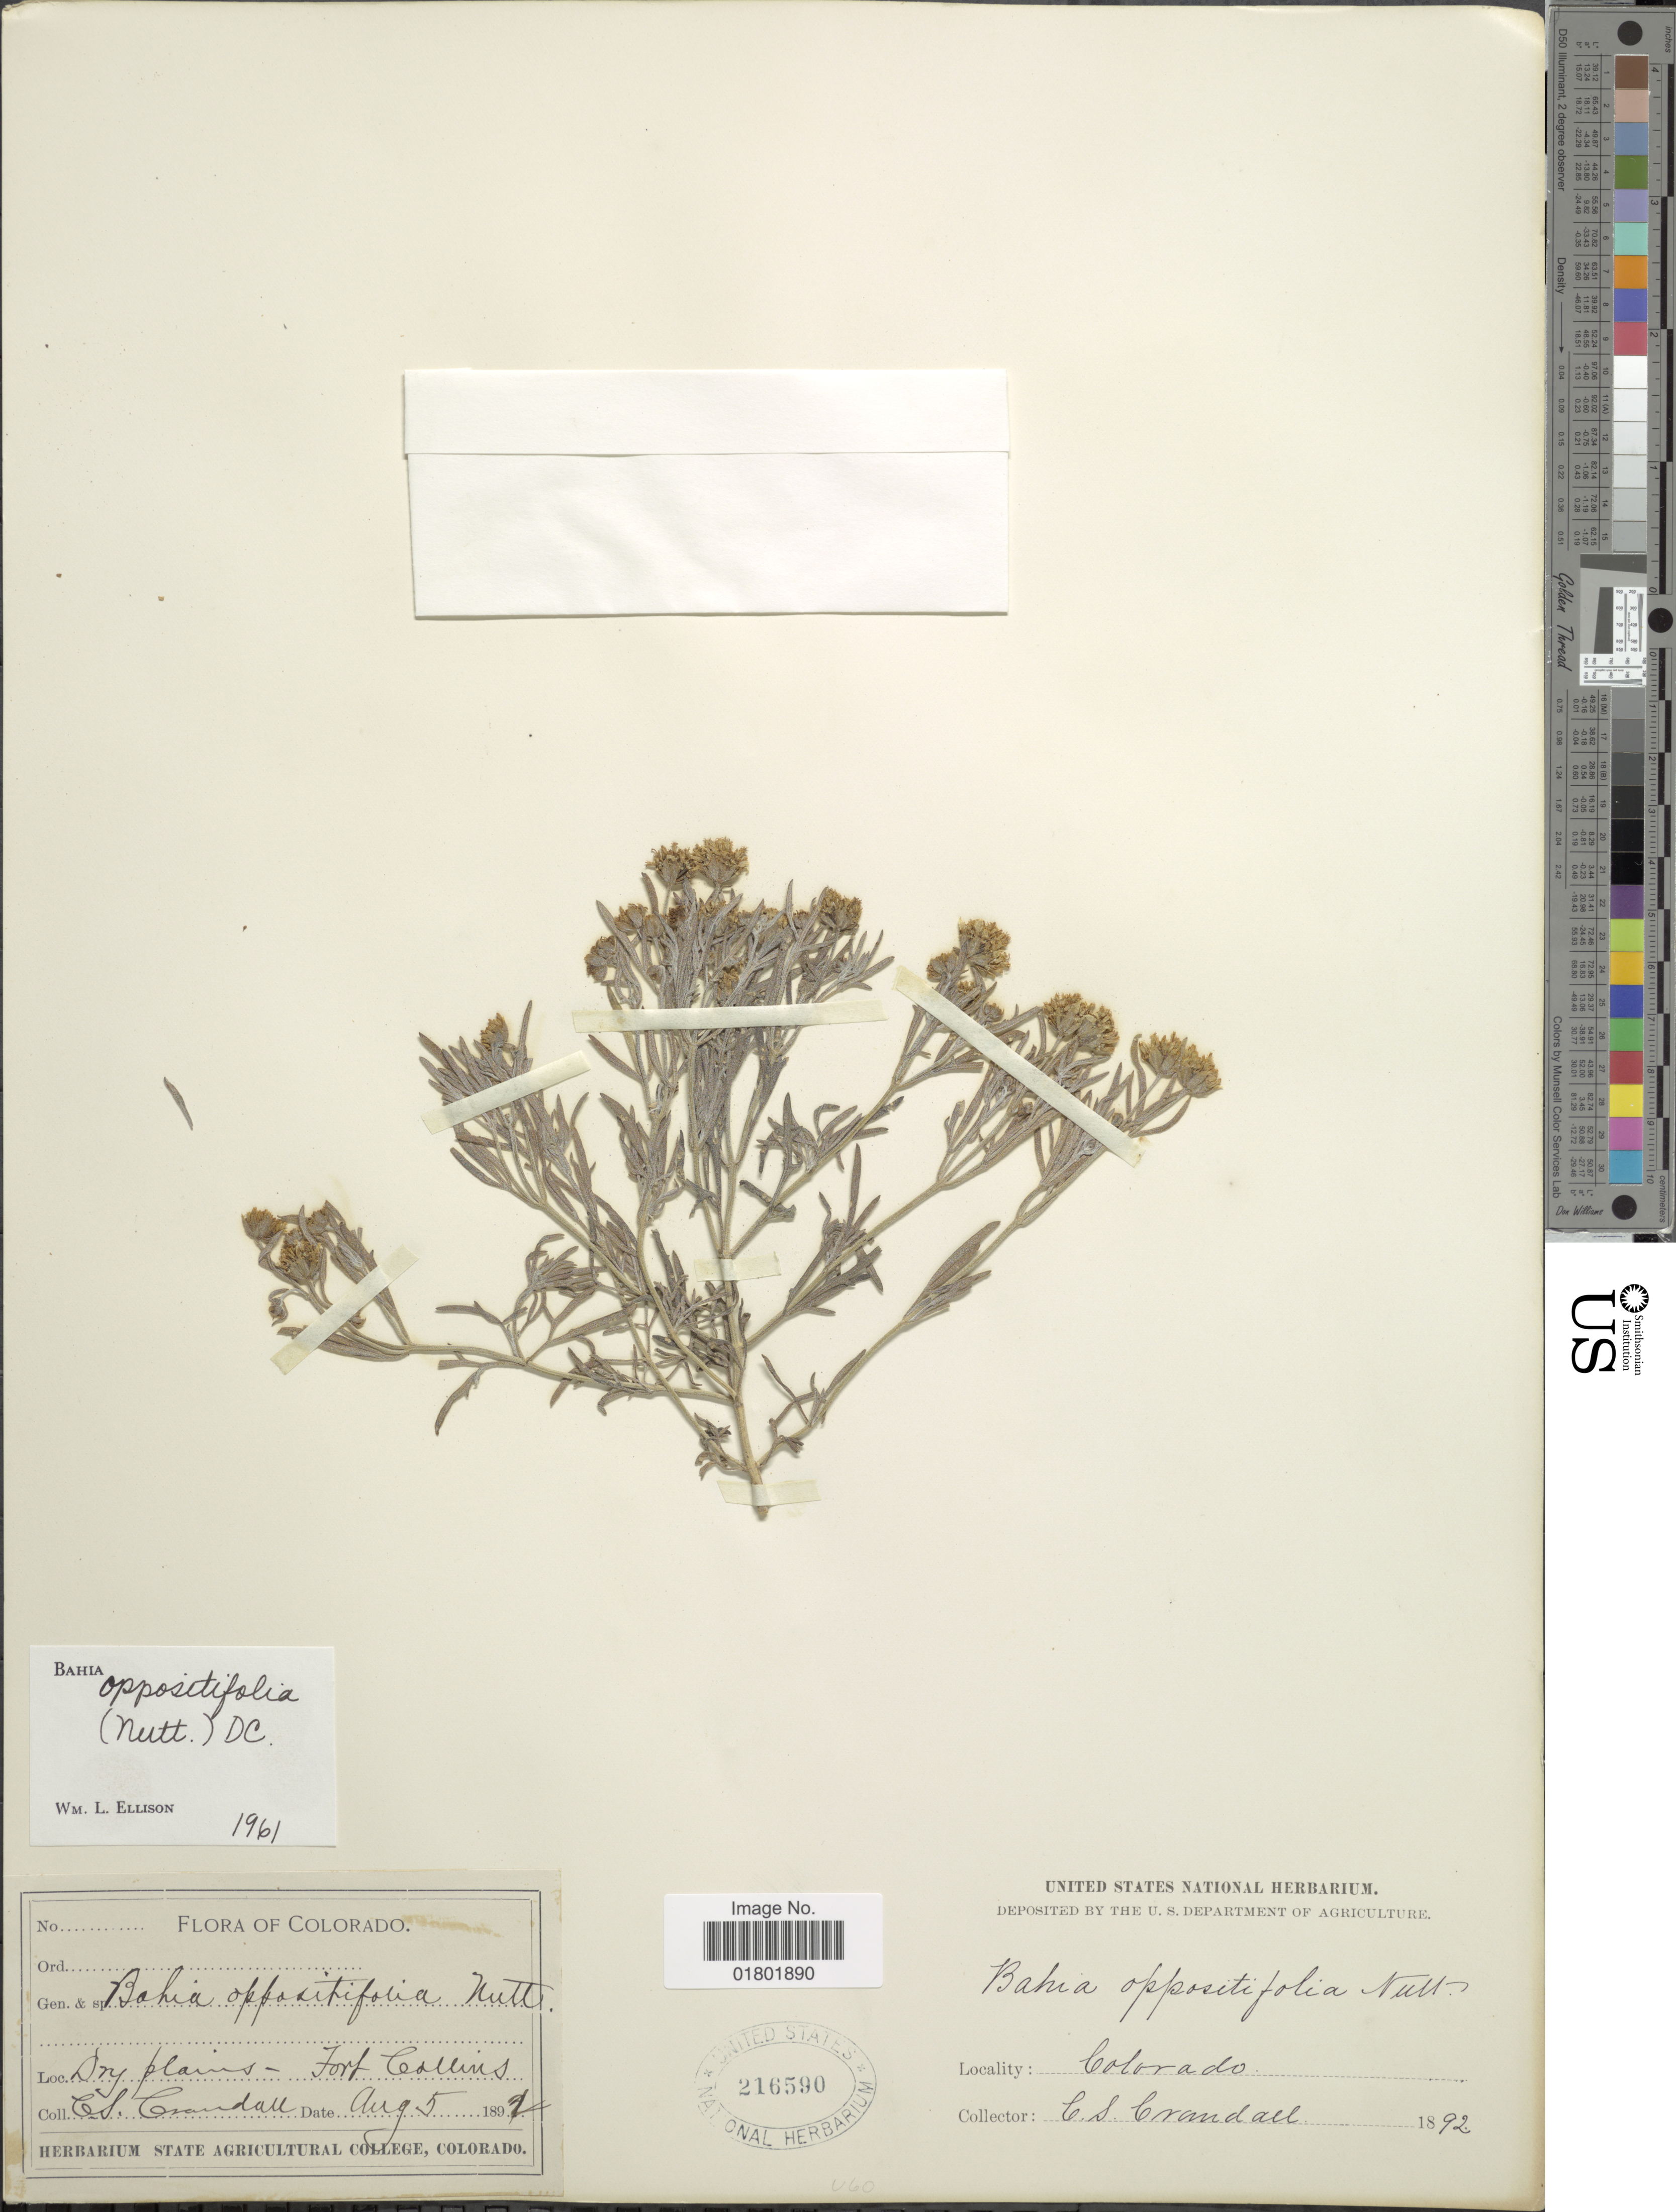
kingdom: Plantae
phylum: Tracheophyta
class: Magnoliopsida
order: Asterales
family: Asteraceae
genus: Bahia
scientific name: Bahia oppositifolia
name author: Nutt.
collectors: C. Crandall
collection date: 1892-08-05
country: United States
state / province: Colorado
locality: Fort Collins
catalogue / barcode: US 216590